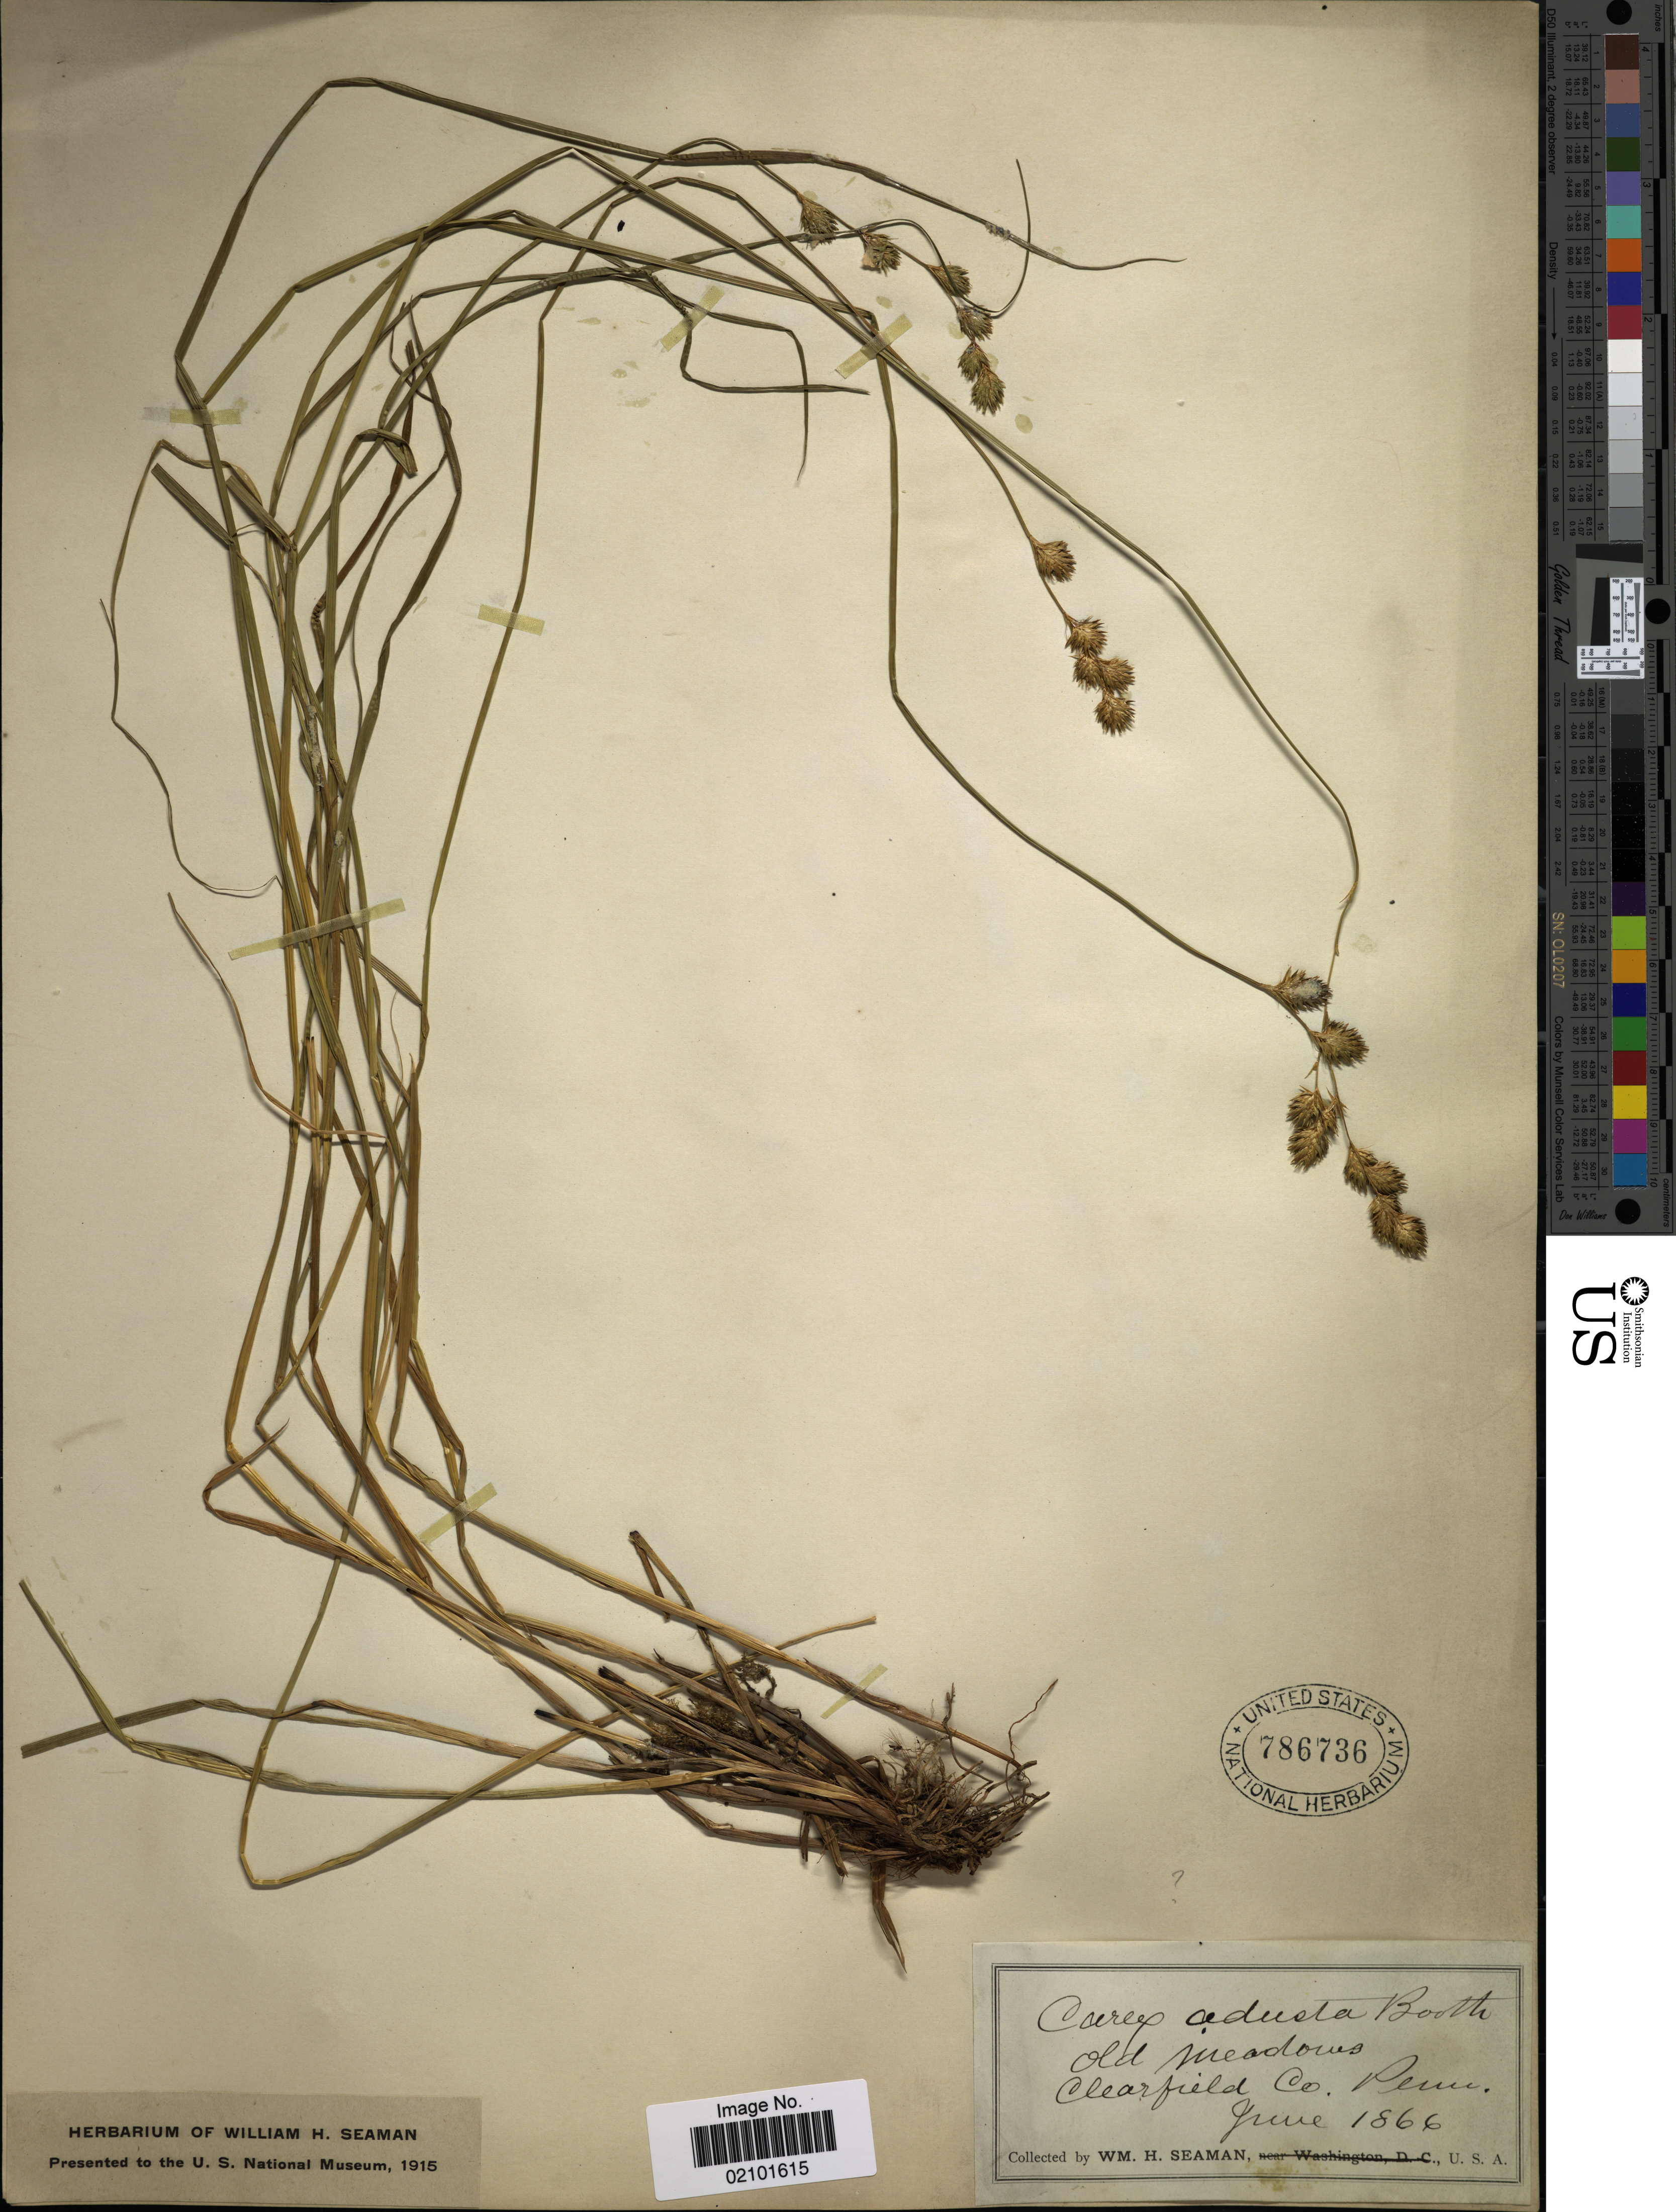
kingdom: Plantae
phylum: Tracheophyta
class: Liliopsida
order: Poales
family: Cyperaceae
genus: Carex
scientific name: Carex adusta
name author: Boott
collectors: W. Seaman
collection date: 1866-06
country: United States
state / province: Pennsylvania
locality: Clearfield Co.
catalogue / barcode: US 786736